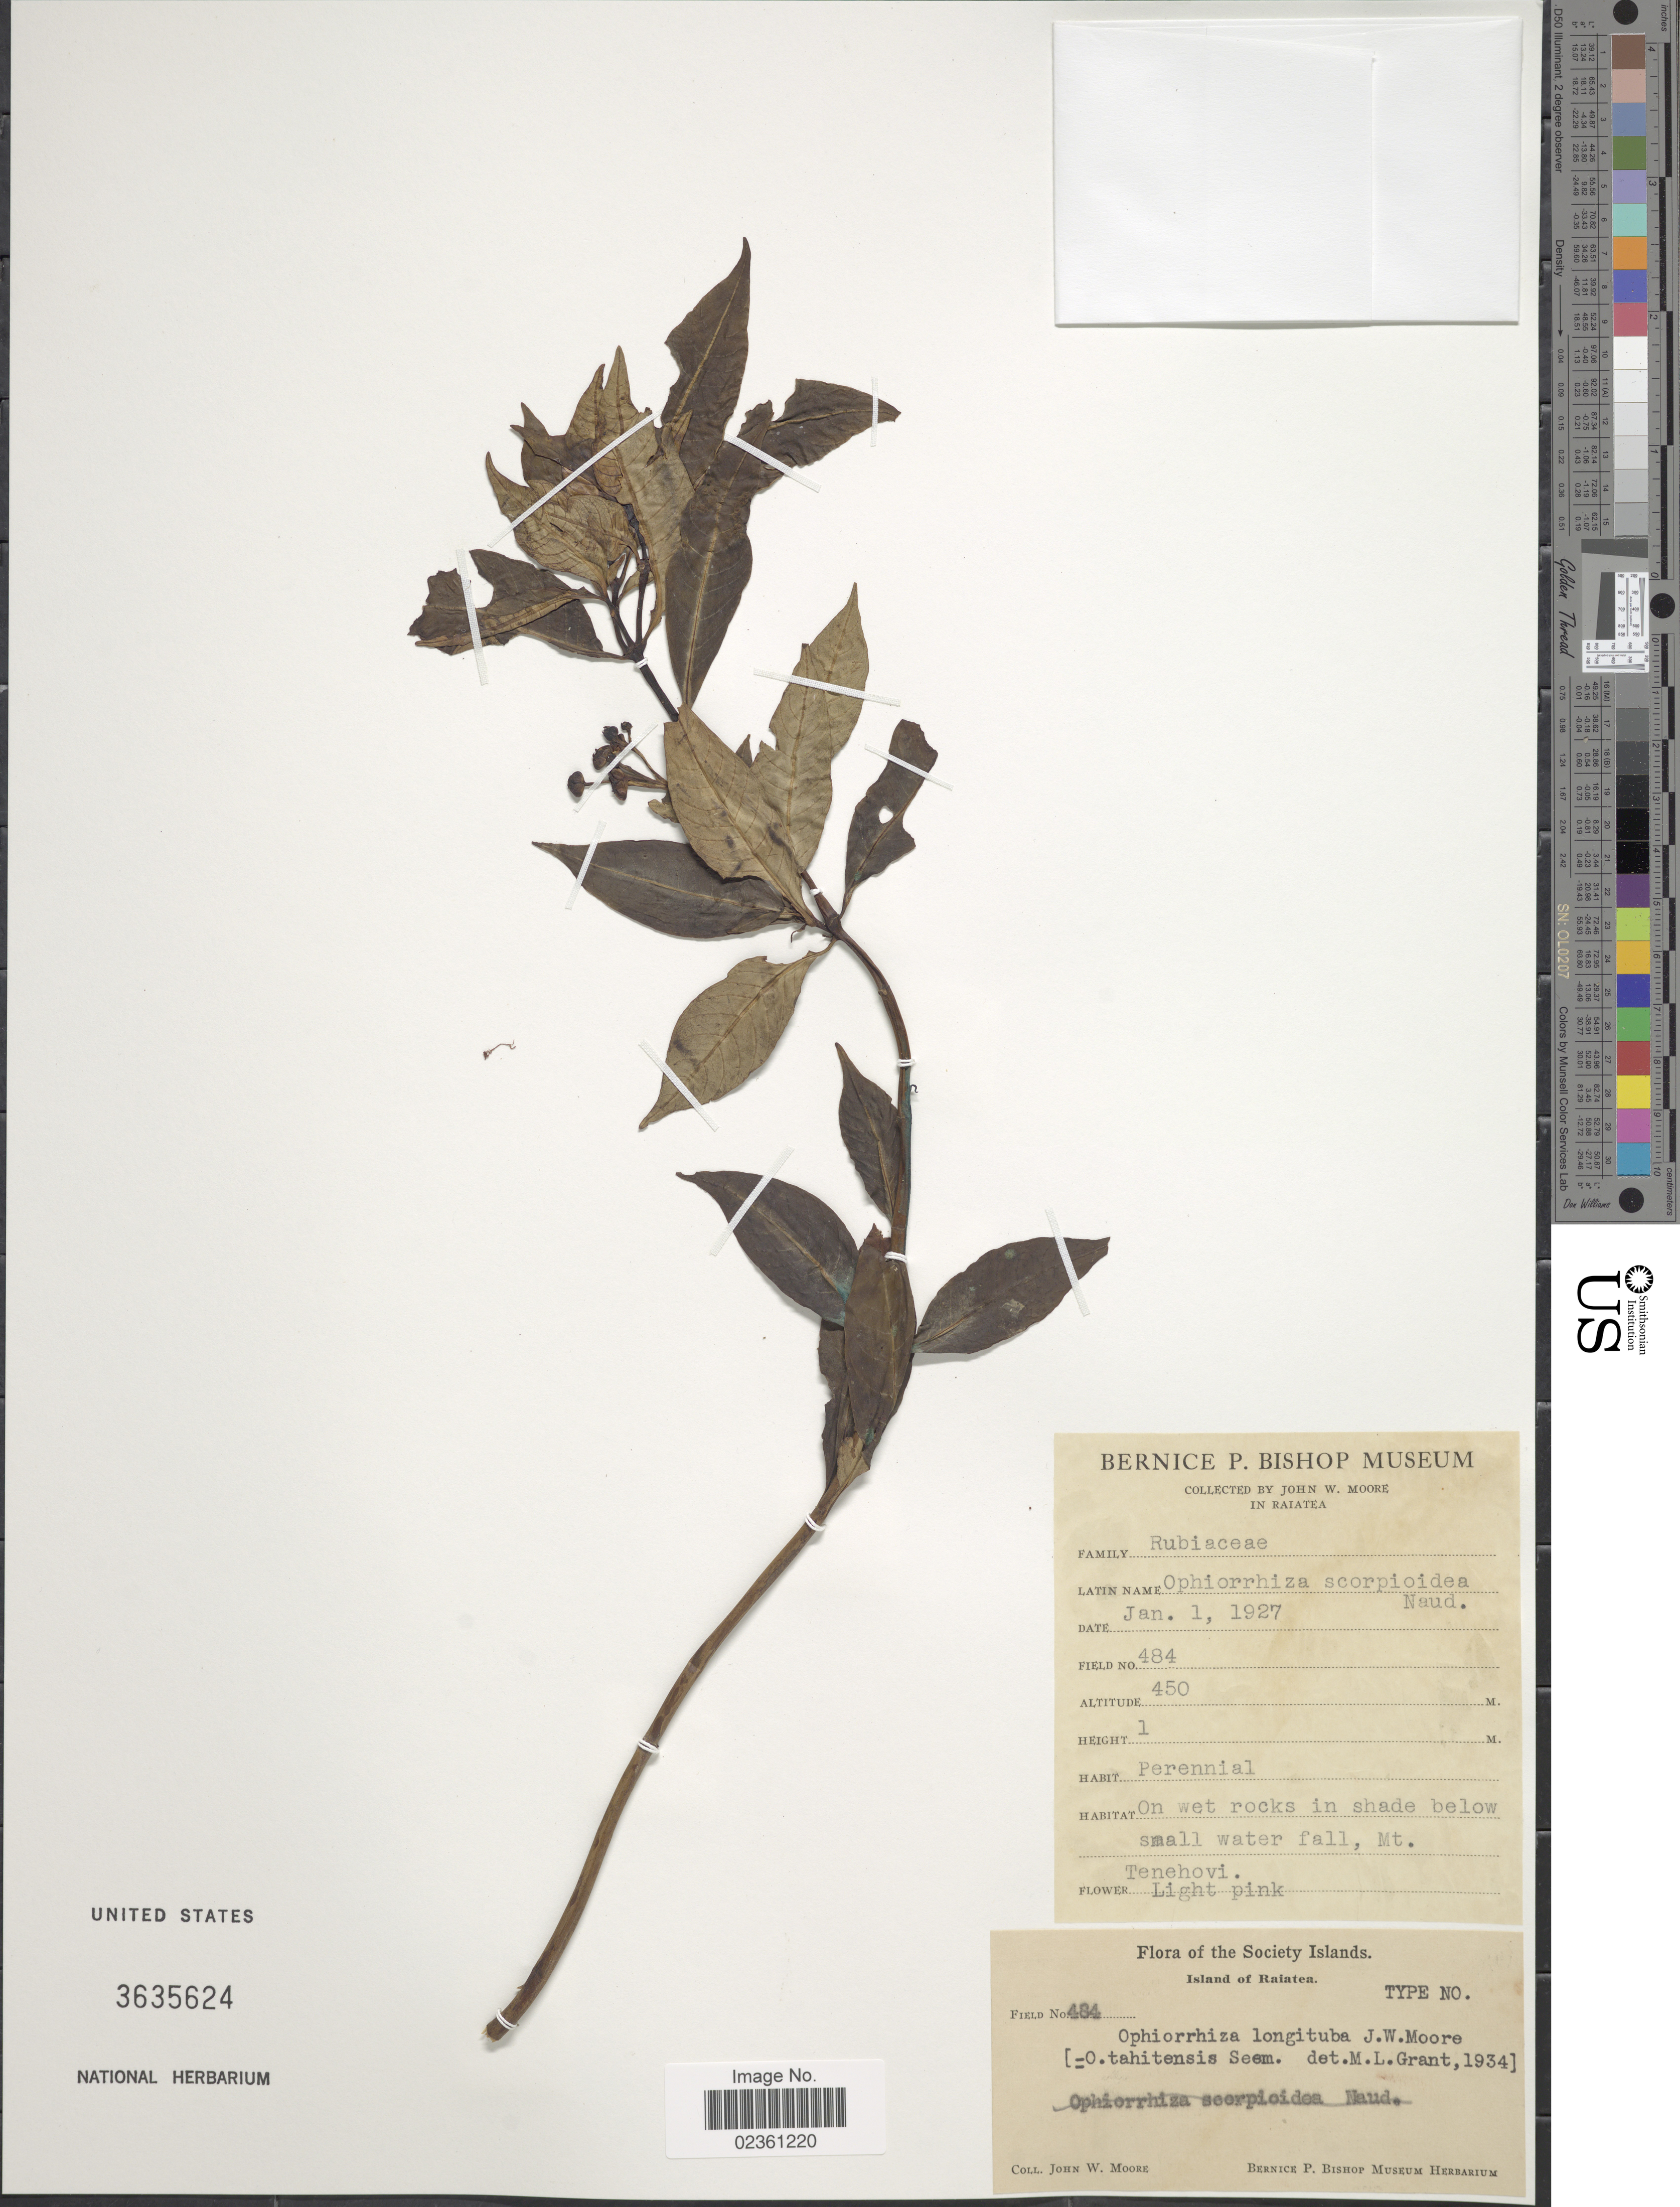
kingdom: Plantae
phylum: Tracheophyta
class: Magnoliopsida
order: Gentianales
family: Rubiaceae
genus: Ophiorrhiza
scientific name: Ophiorrhiza tahitensis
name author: Seem.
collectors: J. Moore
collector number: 484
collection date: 1927-01-01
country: French Polynesia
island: Raiatea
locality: The Society Islands, Island of Raiatea, On wet rocks in shade belo small water fall, Mt Tenehovi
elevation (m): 450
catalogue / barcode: US 3635624